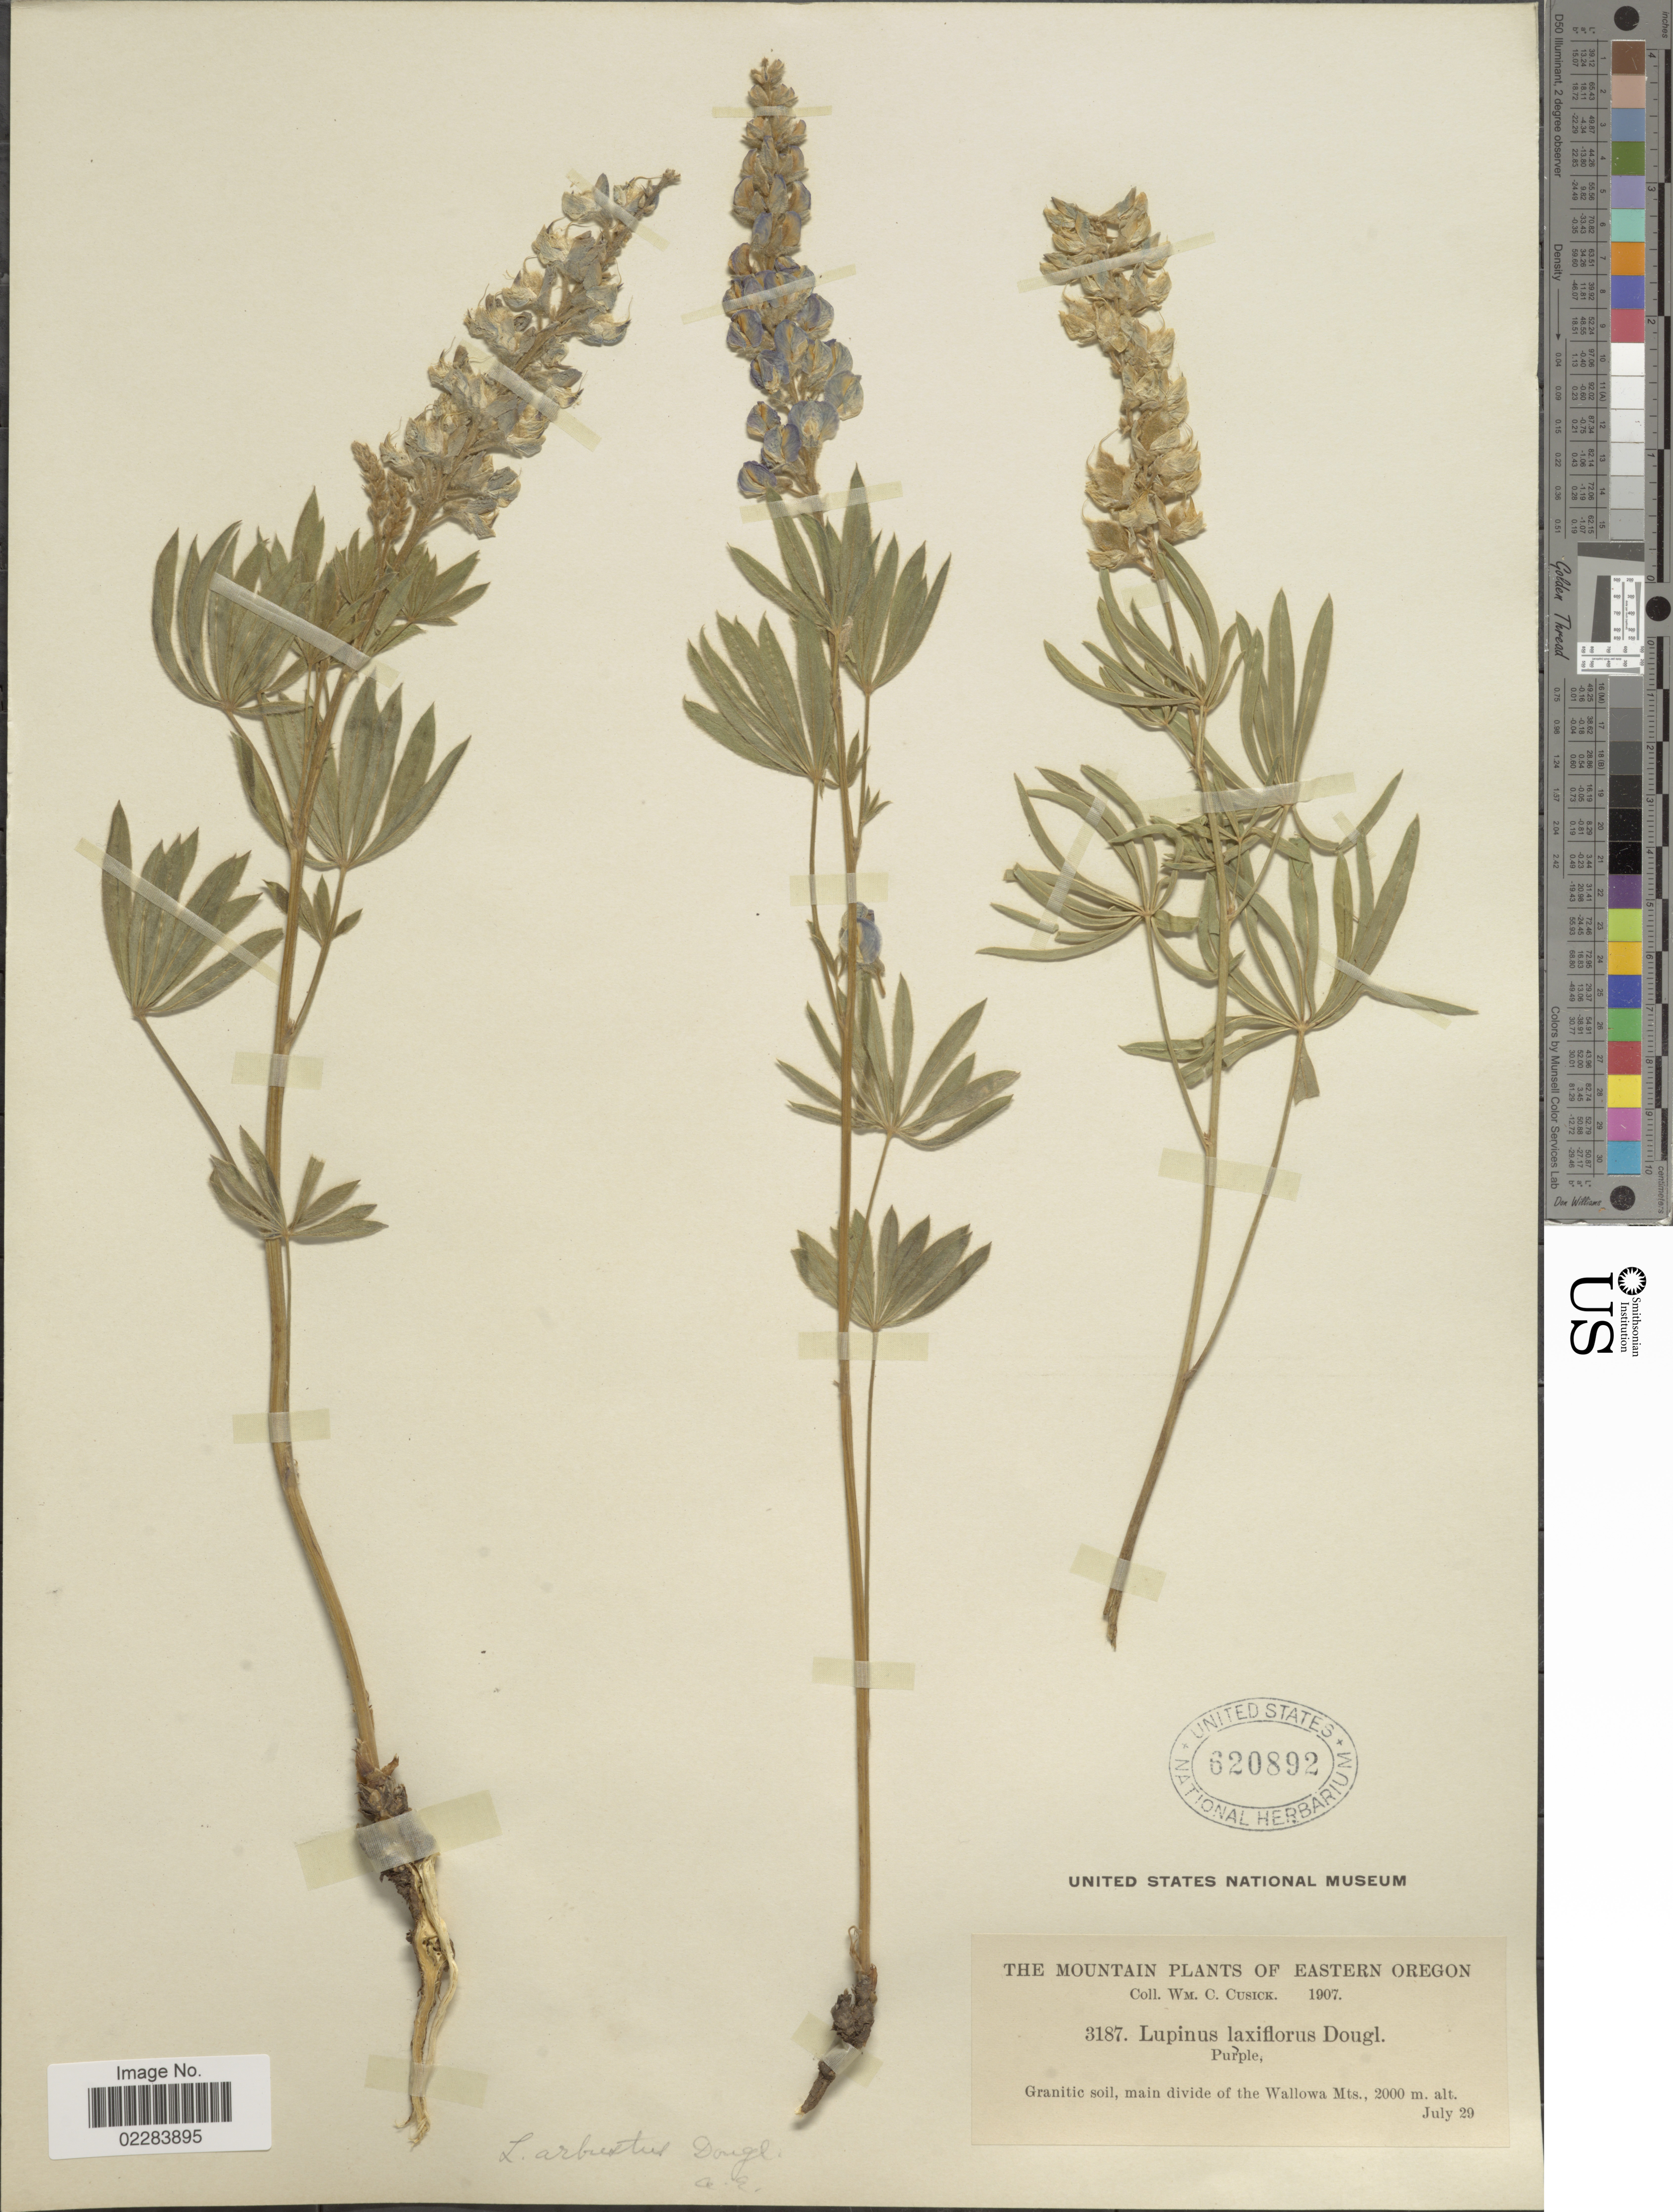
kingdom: Plantae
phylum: Tracheophyta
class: Magnoliopsida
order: Fabales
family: Fabaceae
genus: Lupinus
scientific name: Lupinus arbustus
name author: Lindl.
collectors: W. C. Cusick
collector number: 3187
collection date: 1907-07-29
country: United States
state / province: Oregon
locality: Eastern Oregon. Granitic soil, mean divide of the Wallowa Mts.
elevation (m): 2000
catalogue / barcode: US 620892